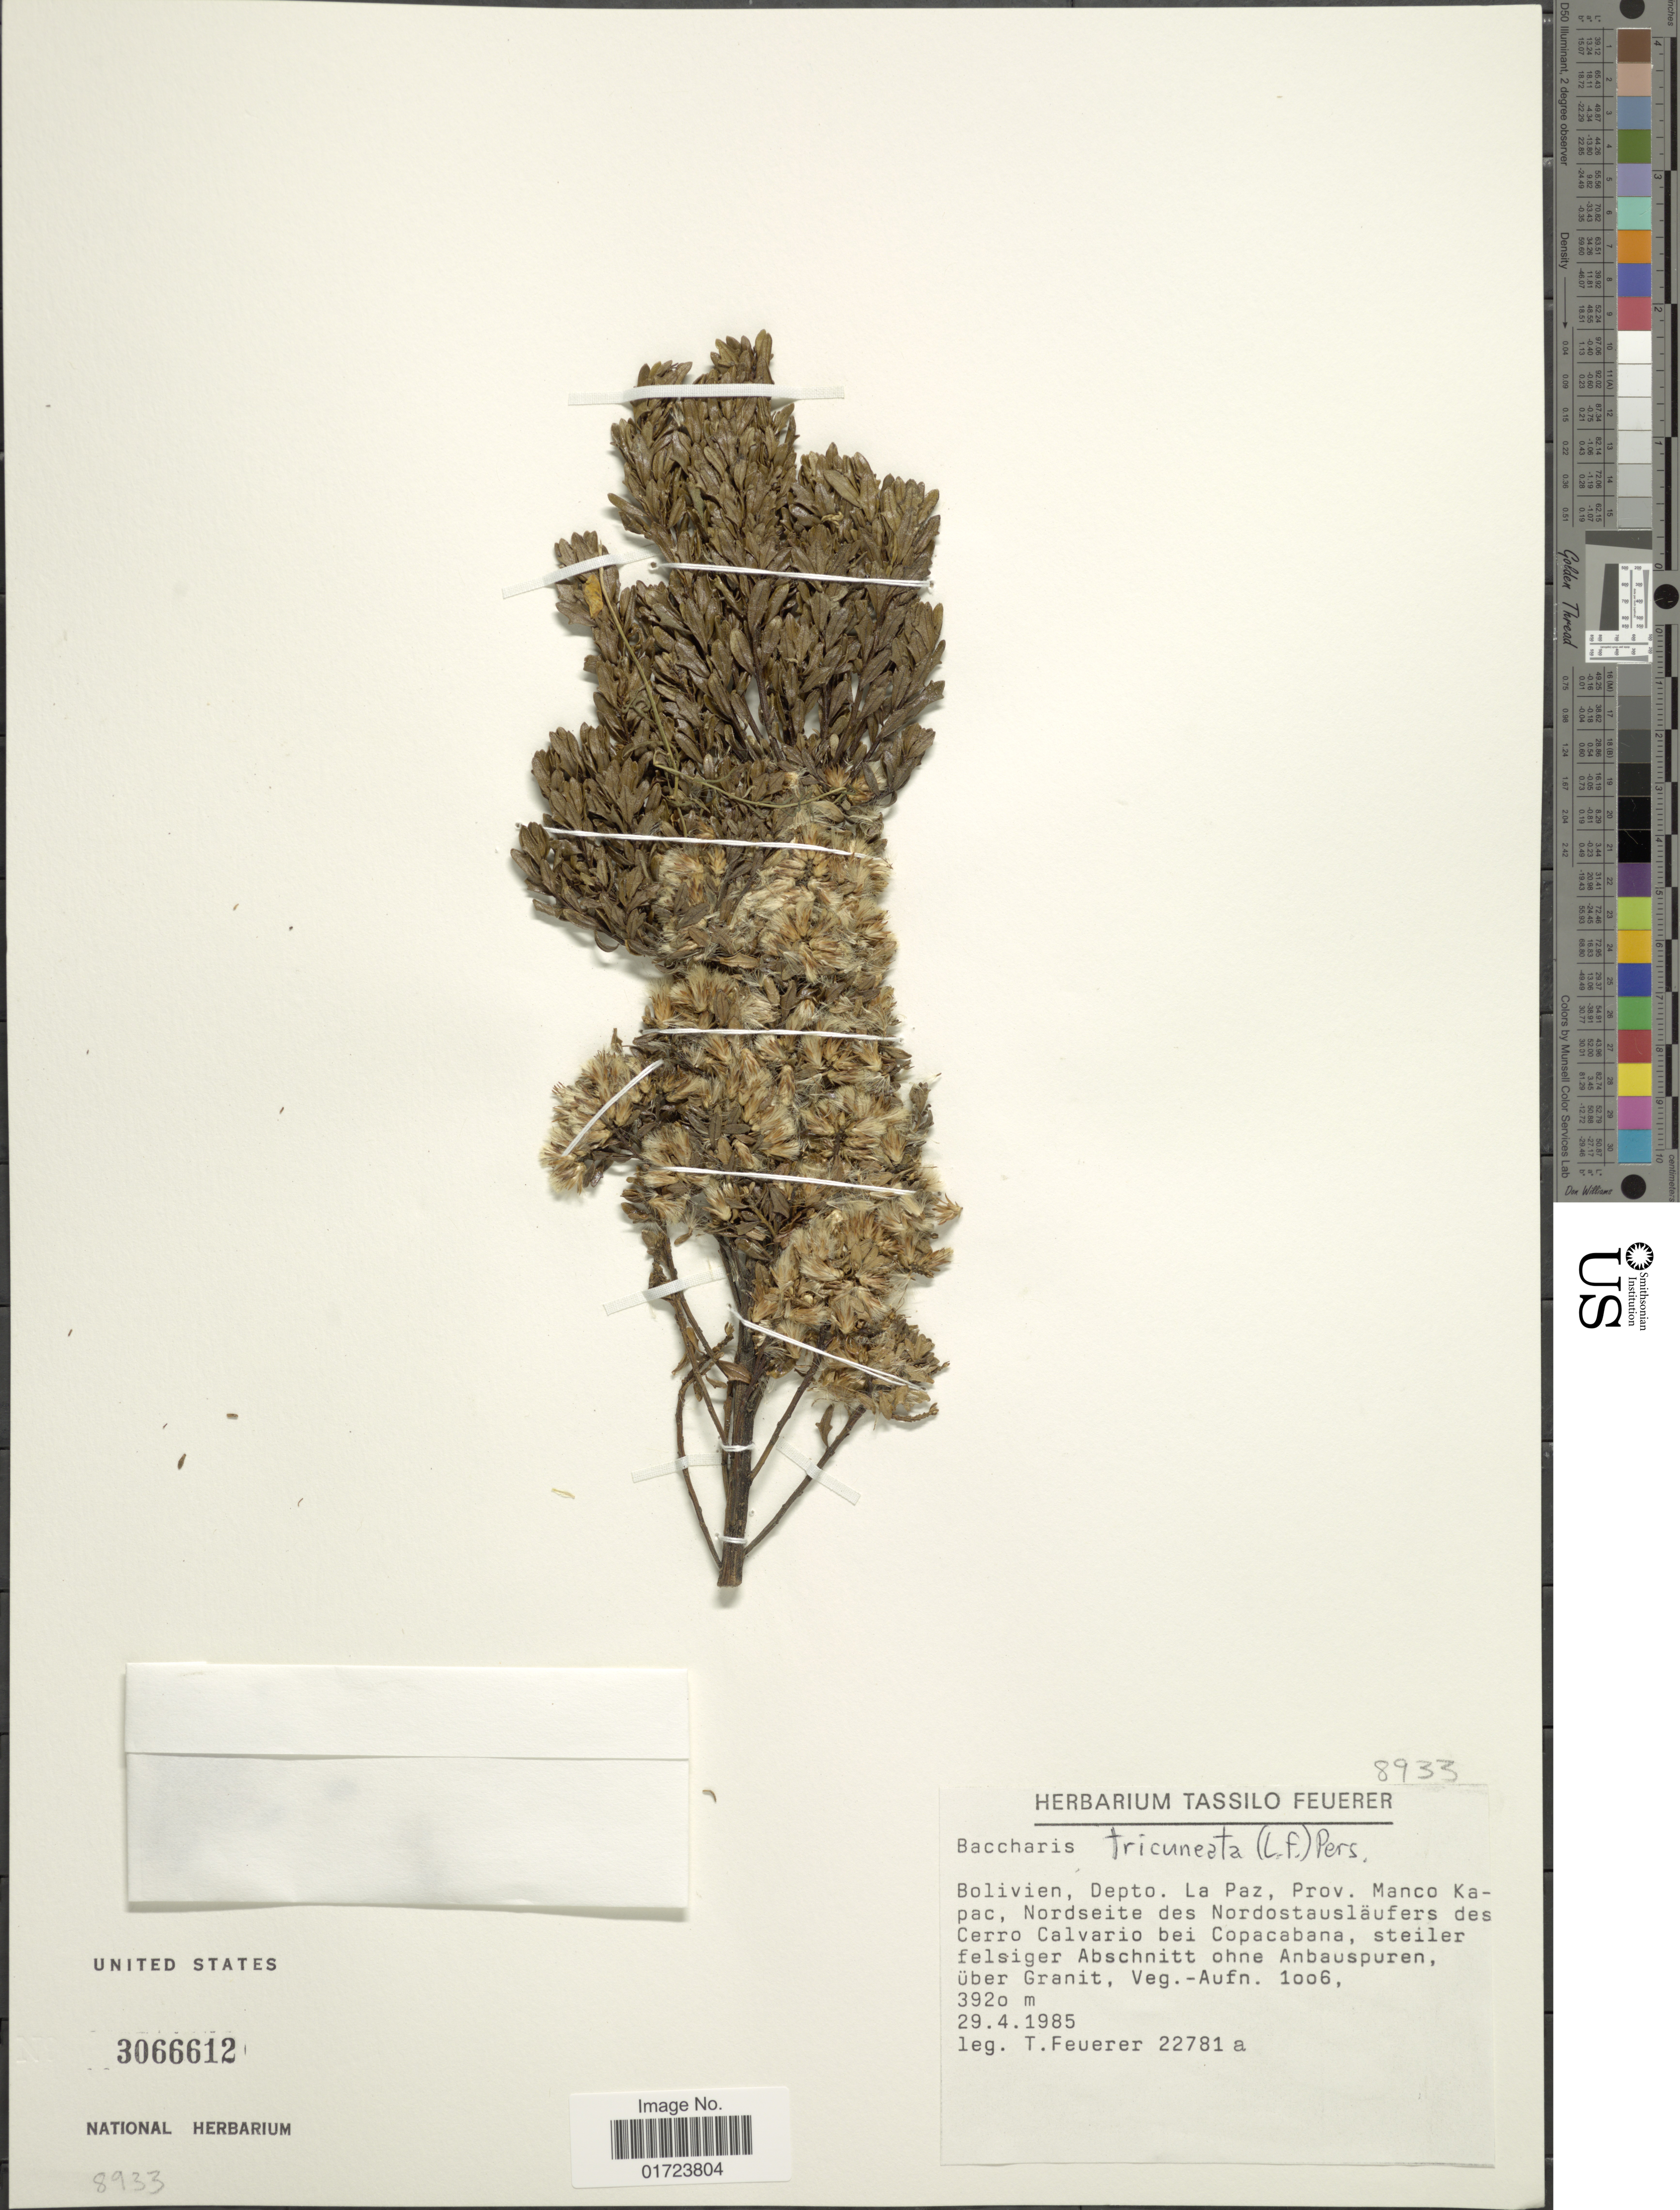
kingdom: Plantae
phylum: Tracheophyta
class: Magnoliopsida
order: Asterales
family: Asteraceae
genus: Baccharis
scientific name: Baccharis tricuneata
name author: (L. f.) Pers.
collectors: T. Feuerer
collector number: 22781a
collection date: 1985-04-29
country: Bolivia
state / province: La Paz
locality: Bolivien, Depto. La Paz, Prov. Manco Kapac, Nordseite des Nordostauslaufers des Cerro Calvario bei Copacabana.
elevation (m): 3920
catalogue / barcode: US 3066612